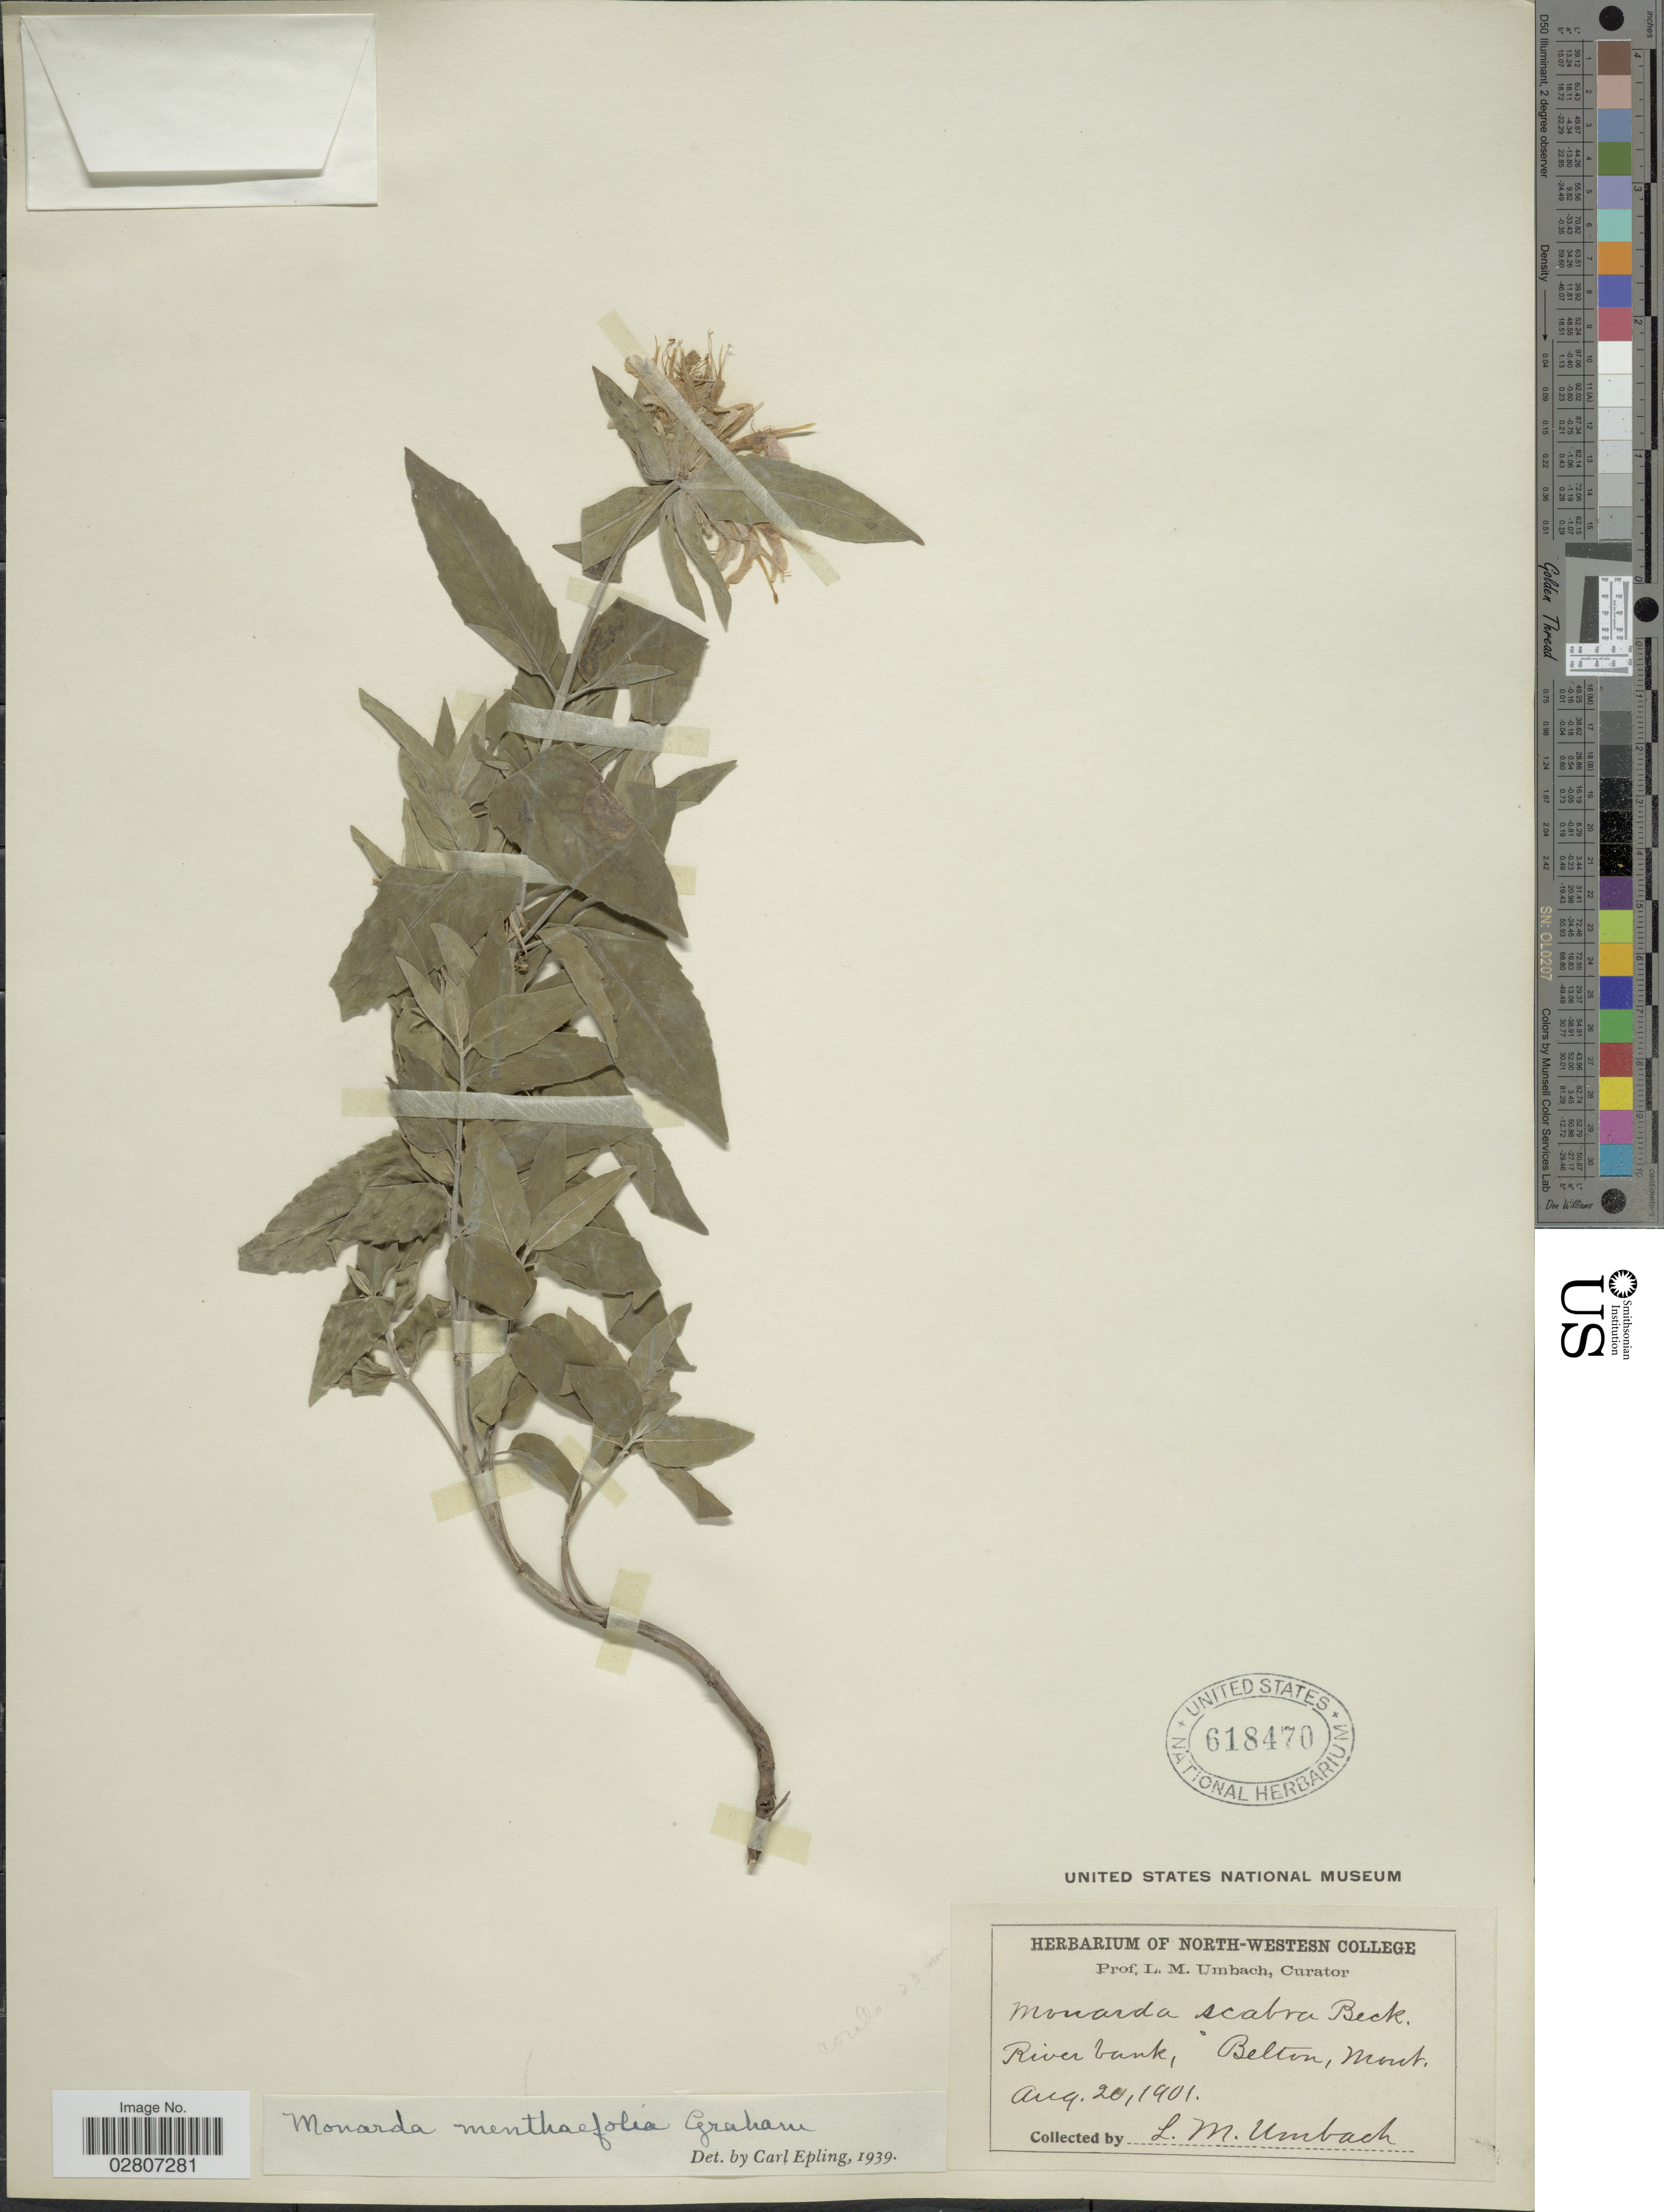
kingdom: Plantae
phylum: Tracheophyta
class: Magnoliopsida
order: Lamiales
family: Lamiaceae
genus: Monarda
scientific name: Monarda fistulosa var. menthifolia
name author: (Graham) Fernald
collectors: L. M. Umbach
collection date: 1901-08-20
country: United States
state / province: Montana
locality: River bank, Belton, Mont.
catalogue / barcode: US 618470